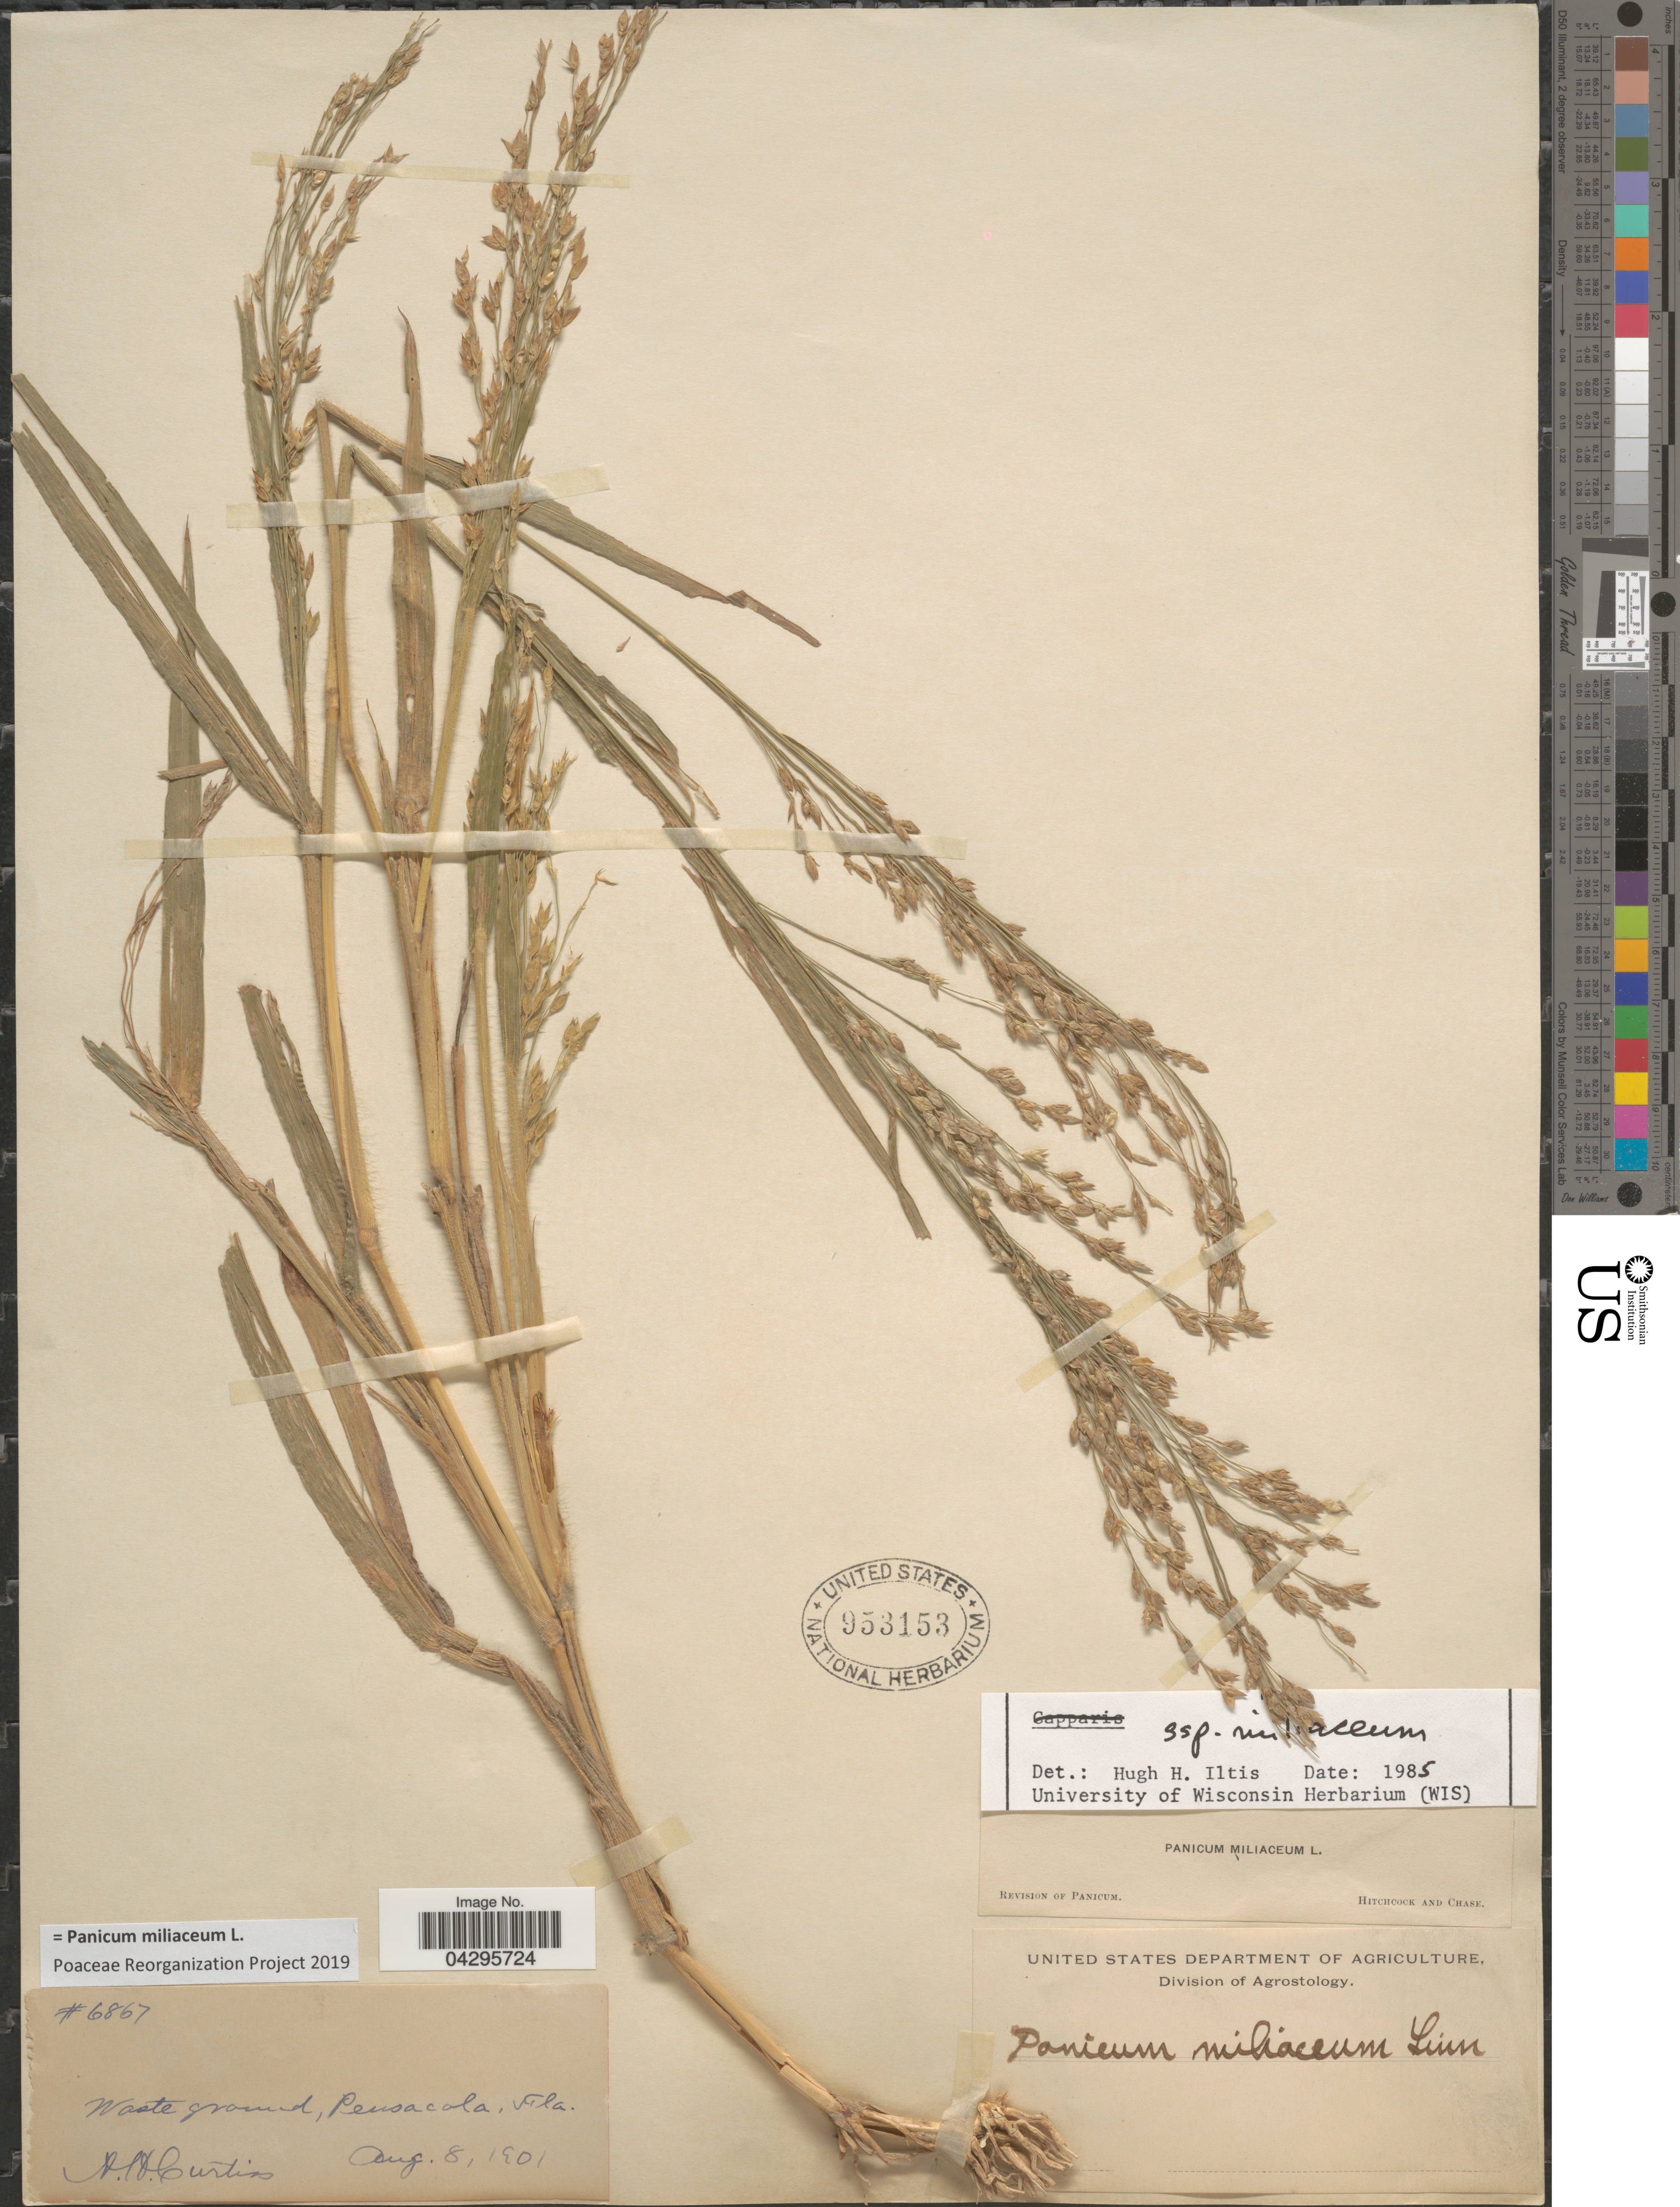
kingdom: Plantae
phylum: Tracheophyta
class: Liliopsida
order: Poales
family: Poaceae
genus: Panicum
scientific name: Panicum miliaceum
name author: L.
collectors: A. H. Curtiss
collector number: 6867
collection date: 1901-08-08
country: United States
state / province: Florida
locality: Waste ground, Pensacola.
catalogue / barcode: US 953153